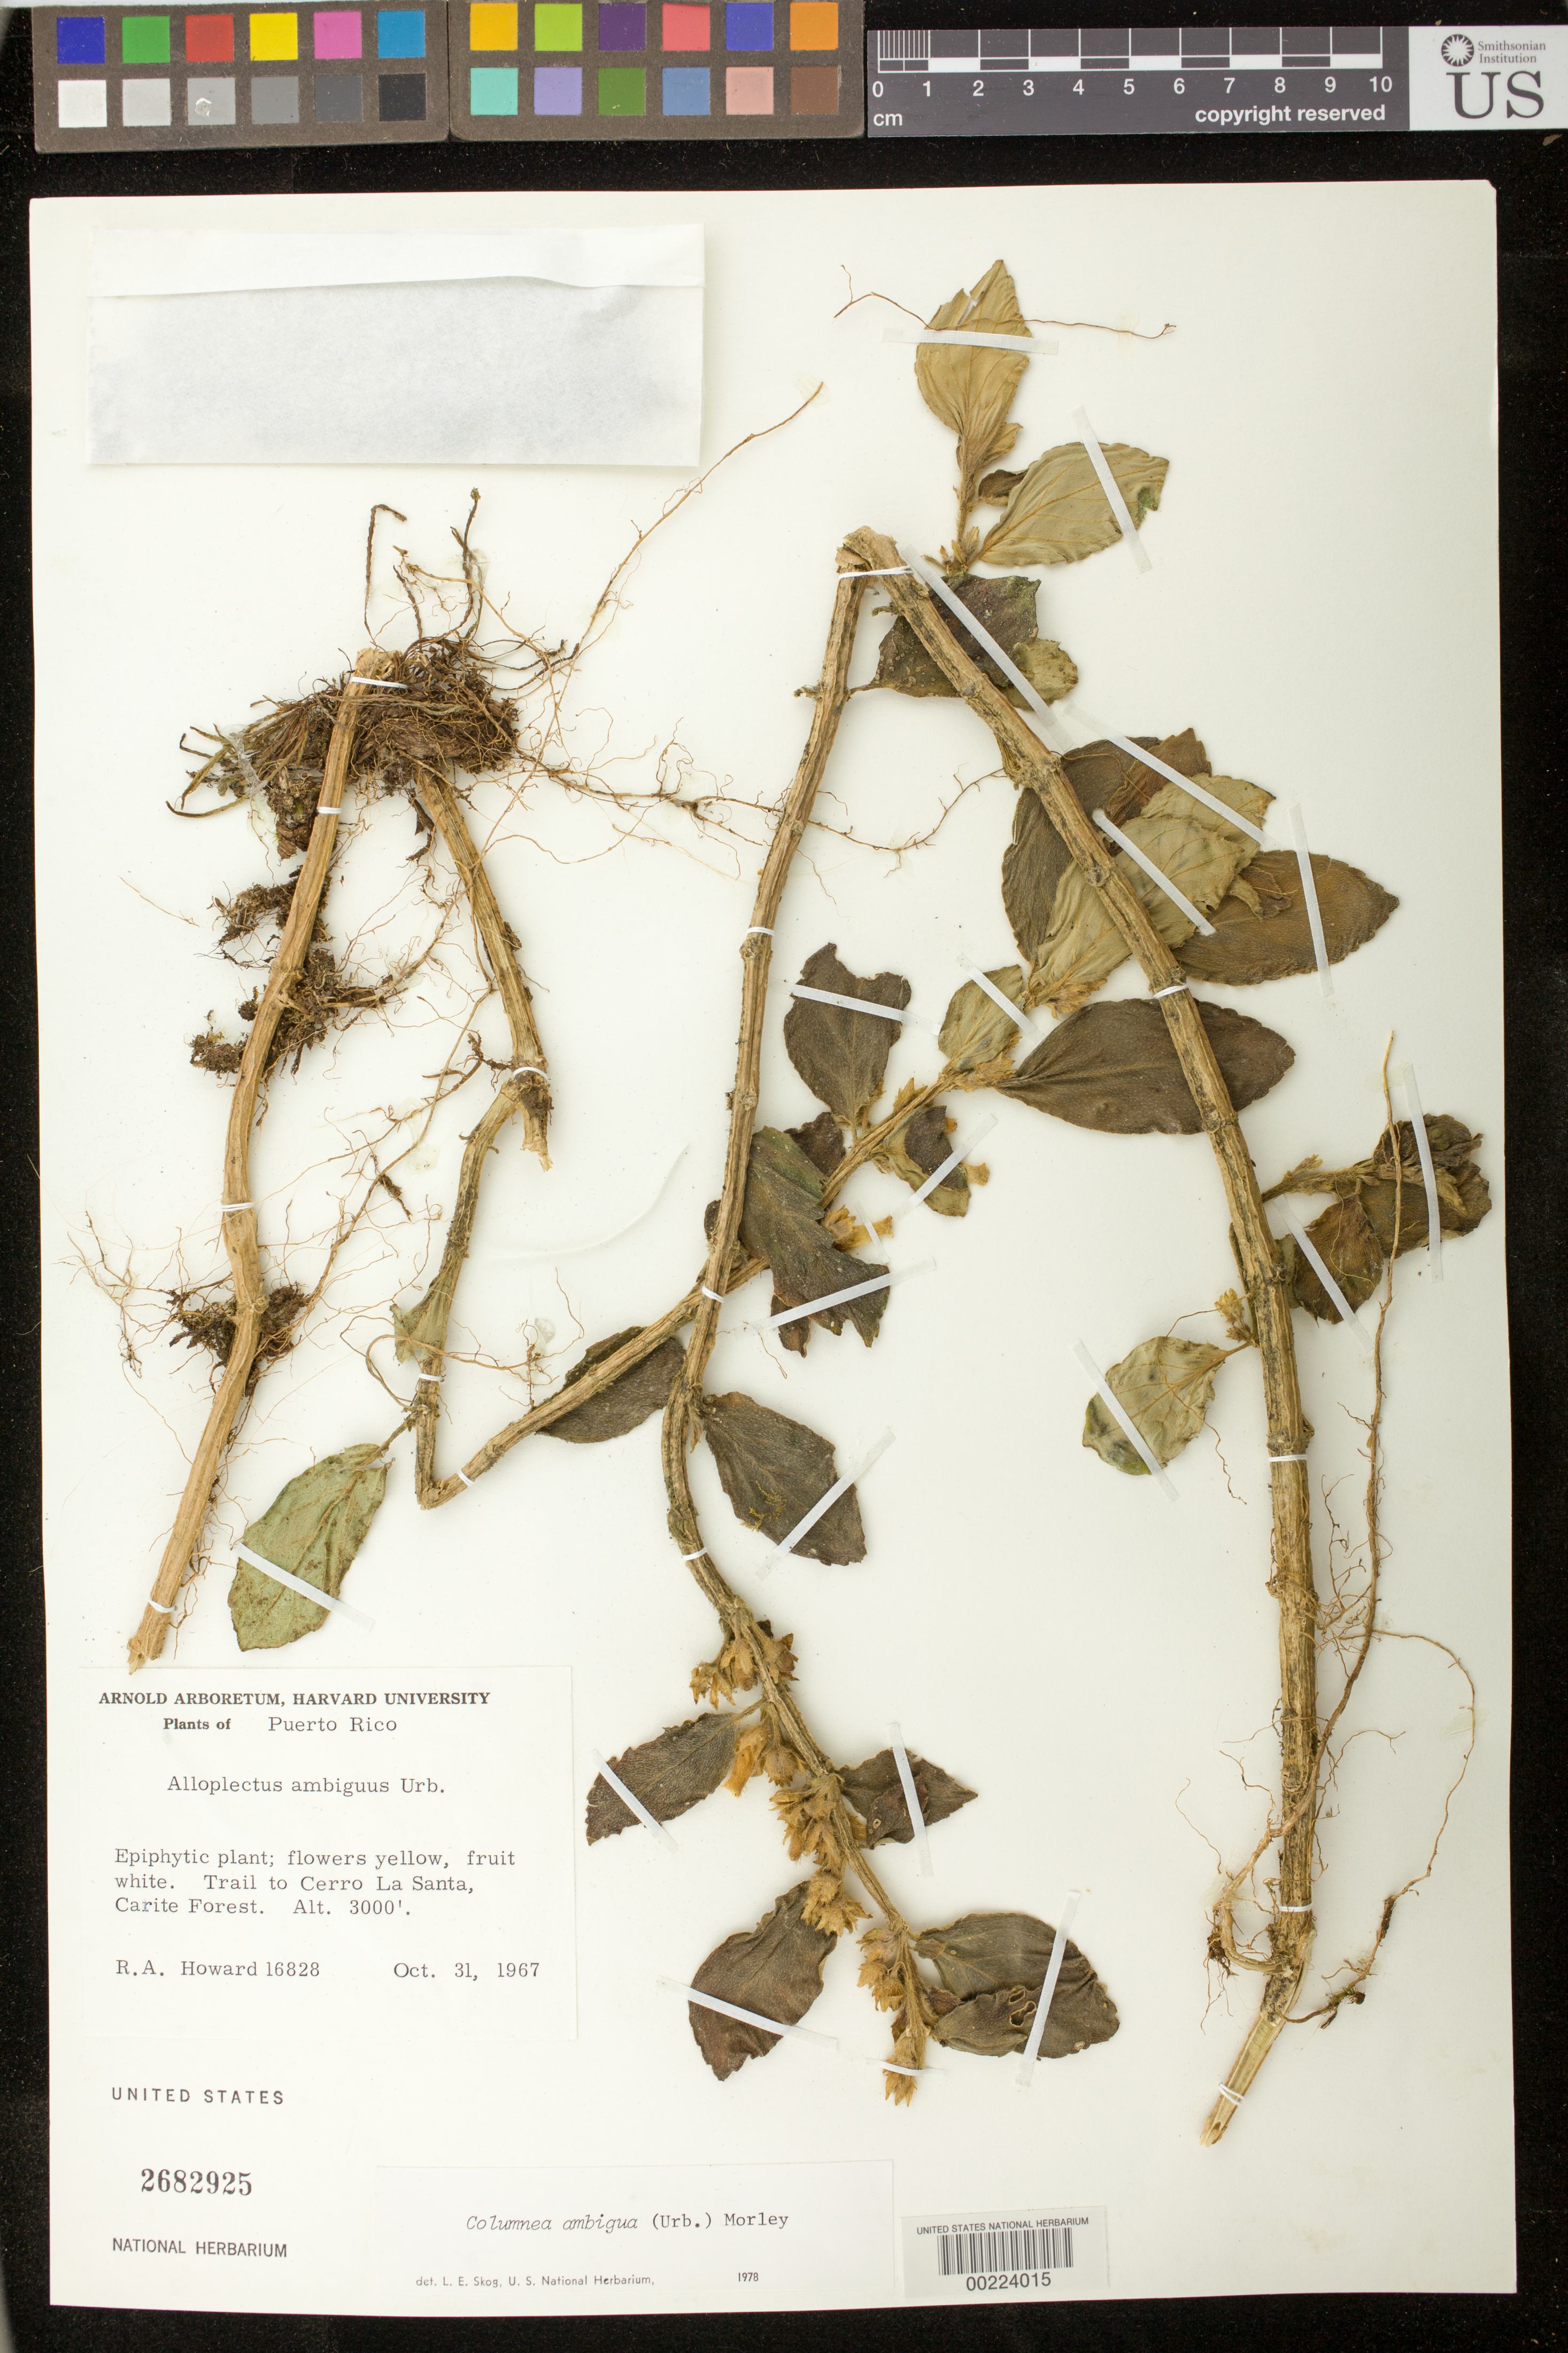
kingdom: Plantae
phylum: Tracheophyta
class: Magnoliopsida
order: Lamiales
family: Gesneriaceae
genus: Columnea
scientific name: Columnea ambigua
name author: (Urb.) B.D. Morley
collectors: R. A. Howard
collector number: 16828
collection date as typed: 31 Oct 1967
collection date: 1967-10-31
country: Puerto Rico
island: Puerto Rico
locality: Trail to Cerro la Santa, Carite Forest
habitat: Forest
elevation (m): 914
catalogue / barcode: US 2682925